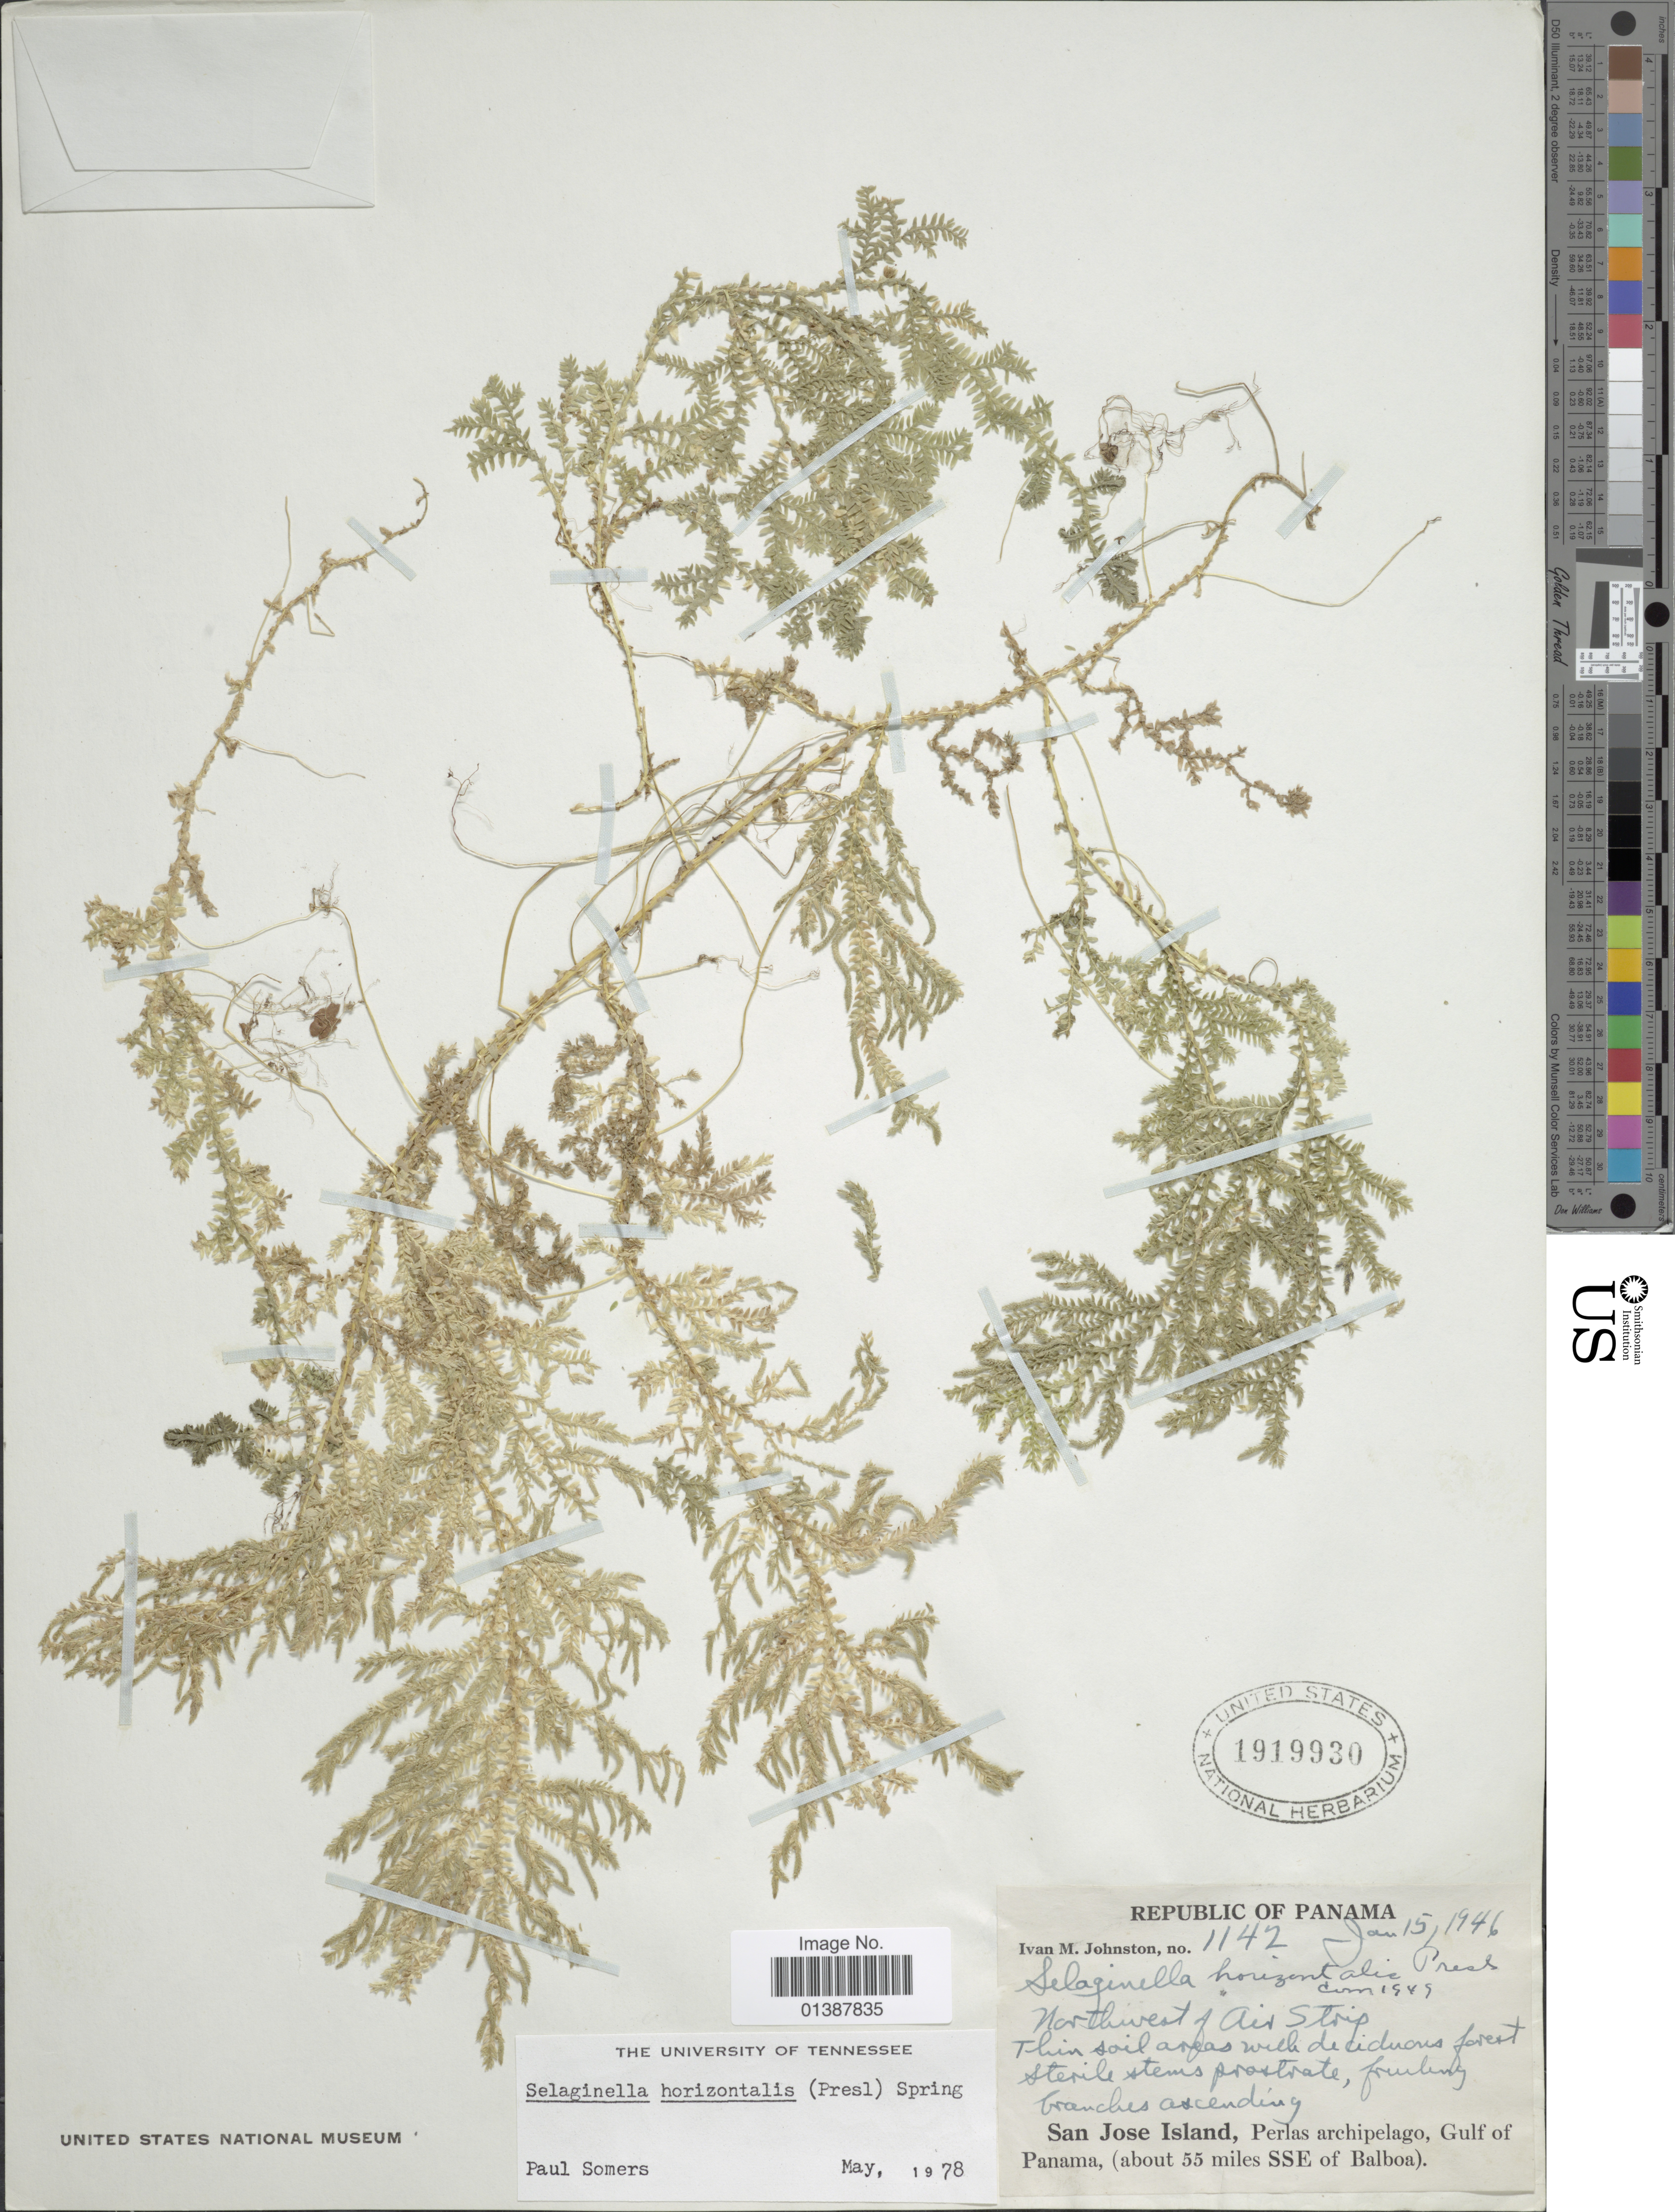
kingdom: Plantae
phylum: Tracheophyta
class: Lycopodiopsida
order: Selaginellales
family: Selaginellaceae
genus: Selaginella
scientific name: Selaginella horizontalis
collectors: I.M. Johnston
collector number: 1142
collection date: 1946-01-15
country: Panama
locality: San Jose Island, Perlas archipelago, Gulf of Panama, (about 55 miles SSE of Balboa)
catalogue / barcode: US 1919930